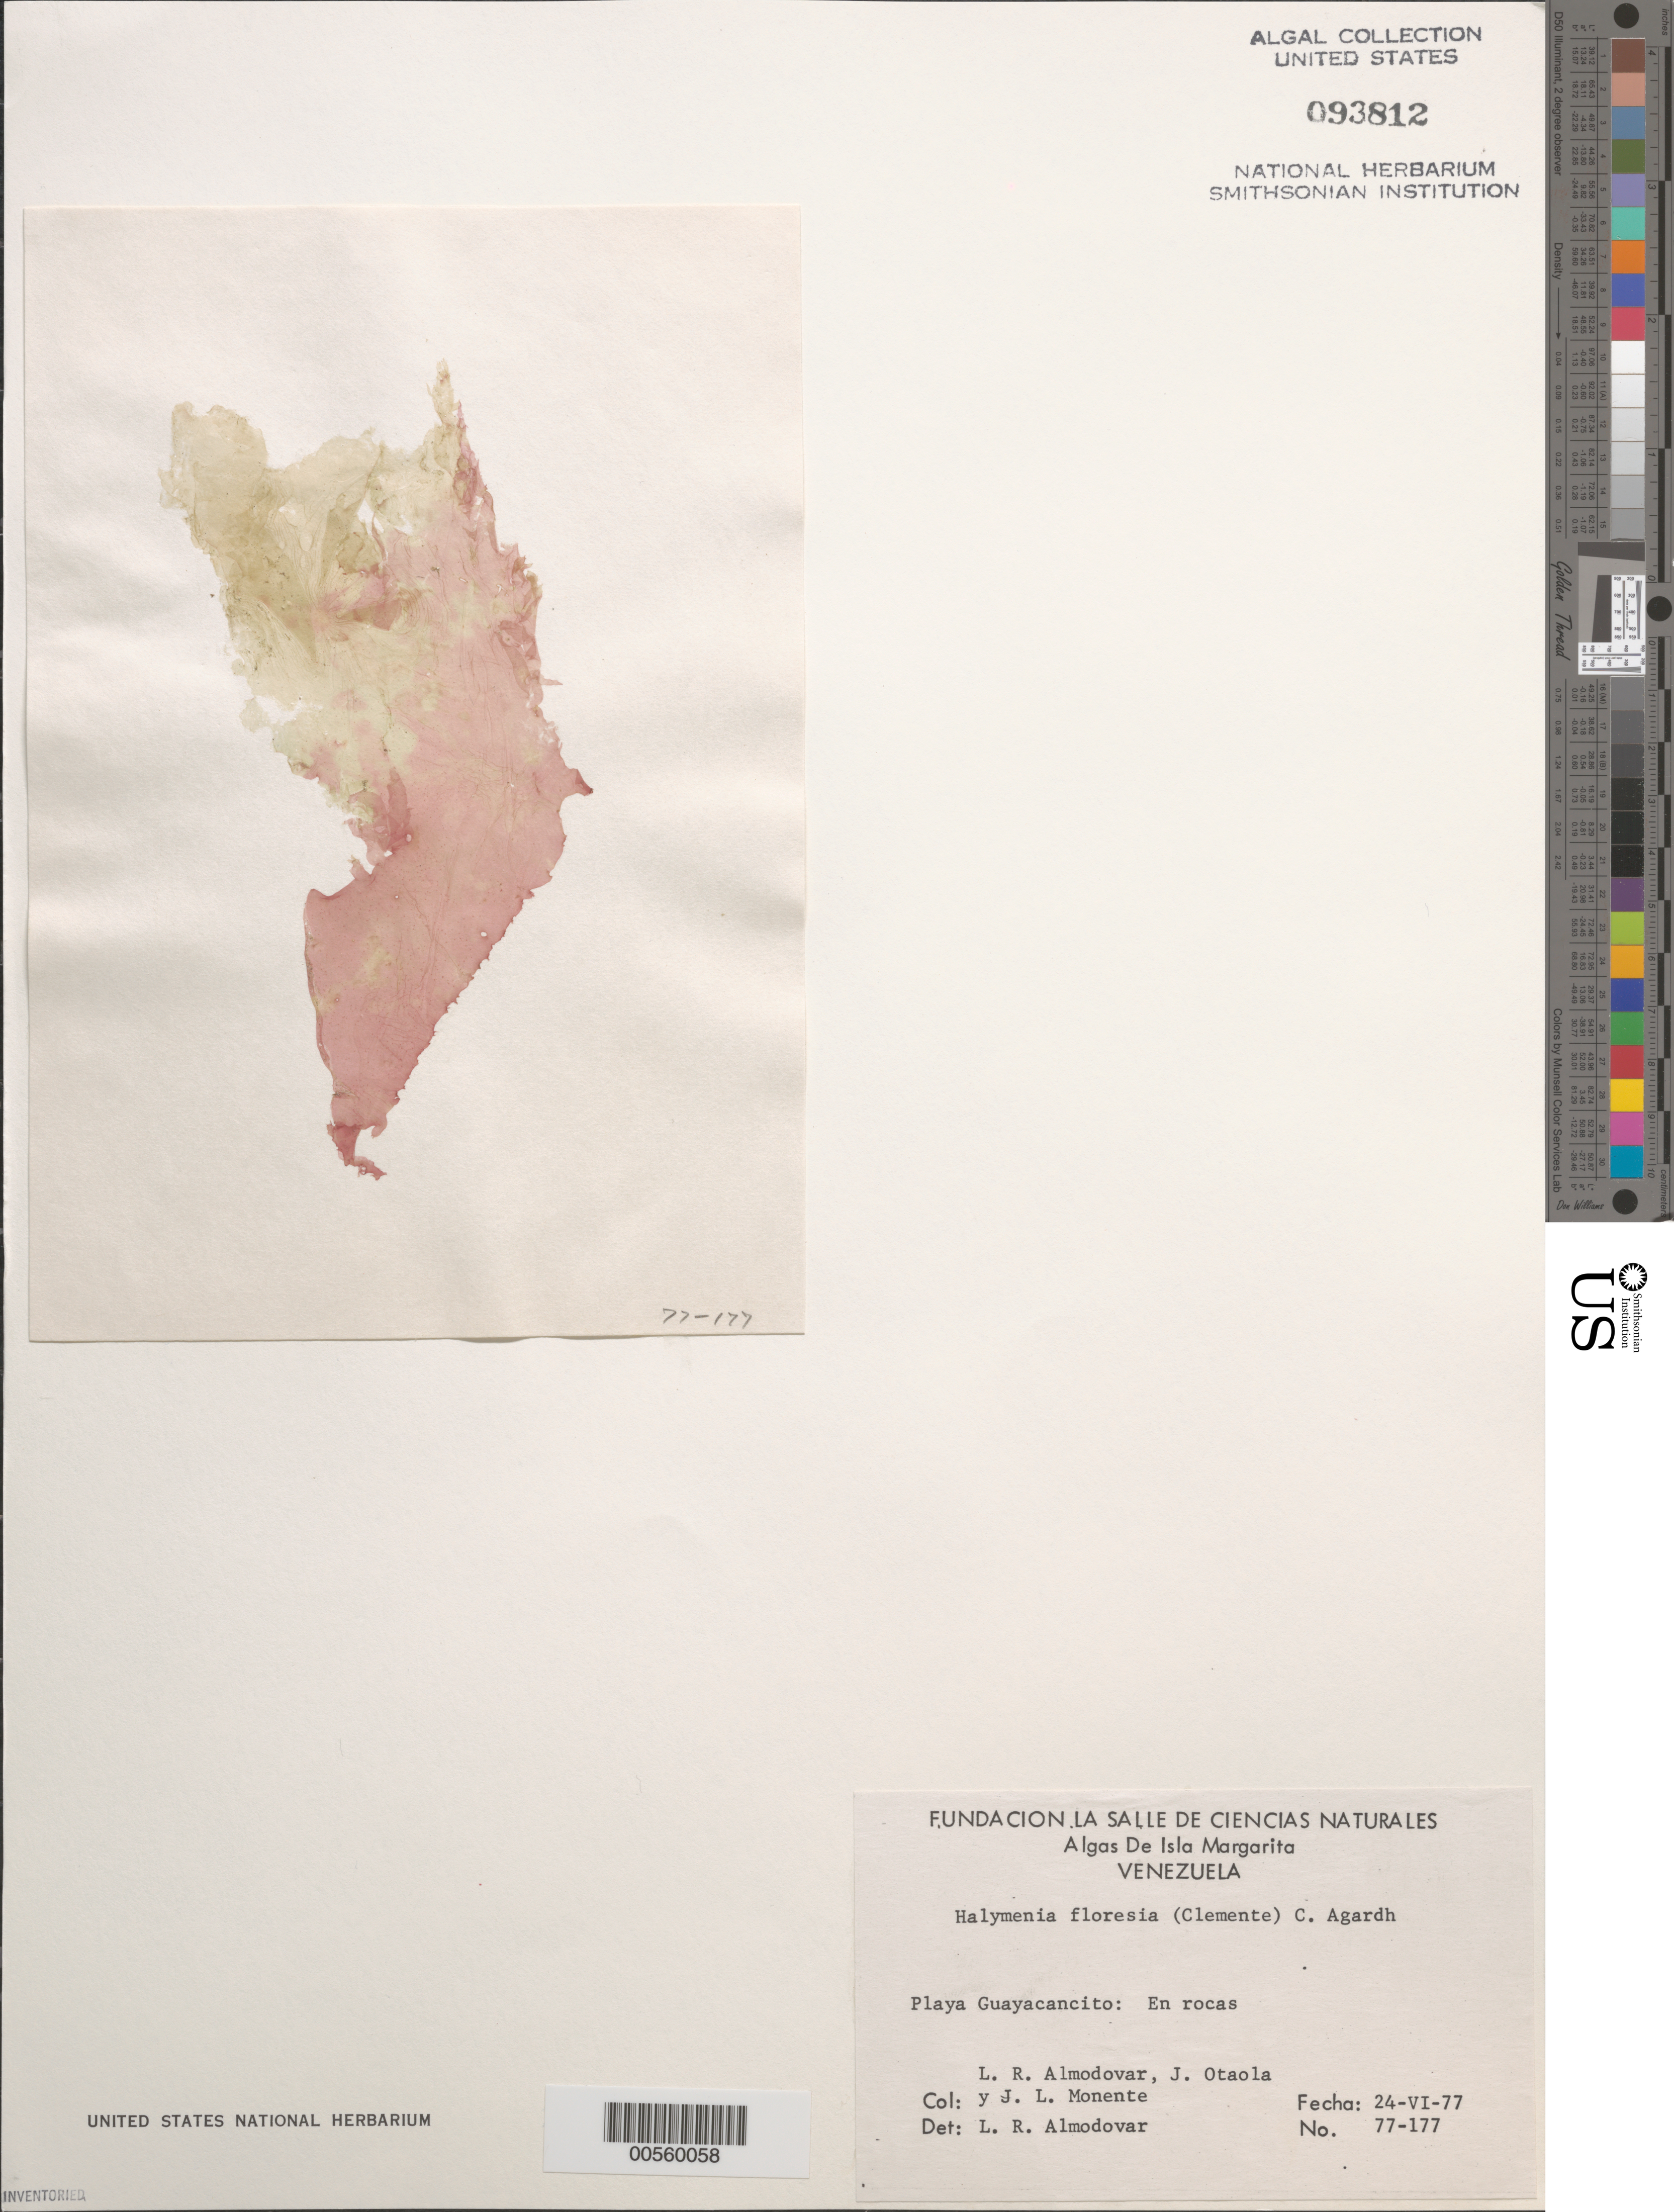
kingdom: Plantae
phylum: Rhodophyta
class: Florideophyceae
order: Halymeniales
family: Halymeniaceae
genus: Halymenia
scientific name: Halymenia floresii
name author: (Clemente) C. Agardh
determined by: Almodovar, L. R.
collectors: L. Almodovar, J. Otaola & J. Monente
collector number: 77-177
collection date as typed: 24 Jun 1977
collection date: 1977-06-24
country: Venezuela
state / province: Nueva Esparta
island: Margarita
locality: Playa guayacancito, isla de margarita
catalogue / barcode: US 93812